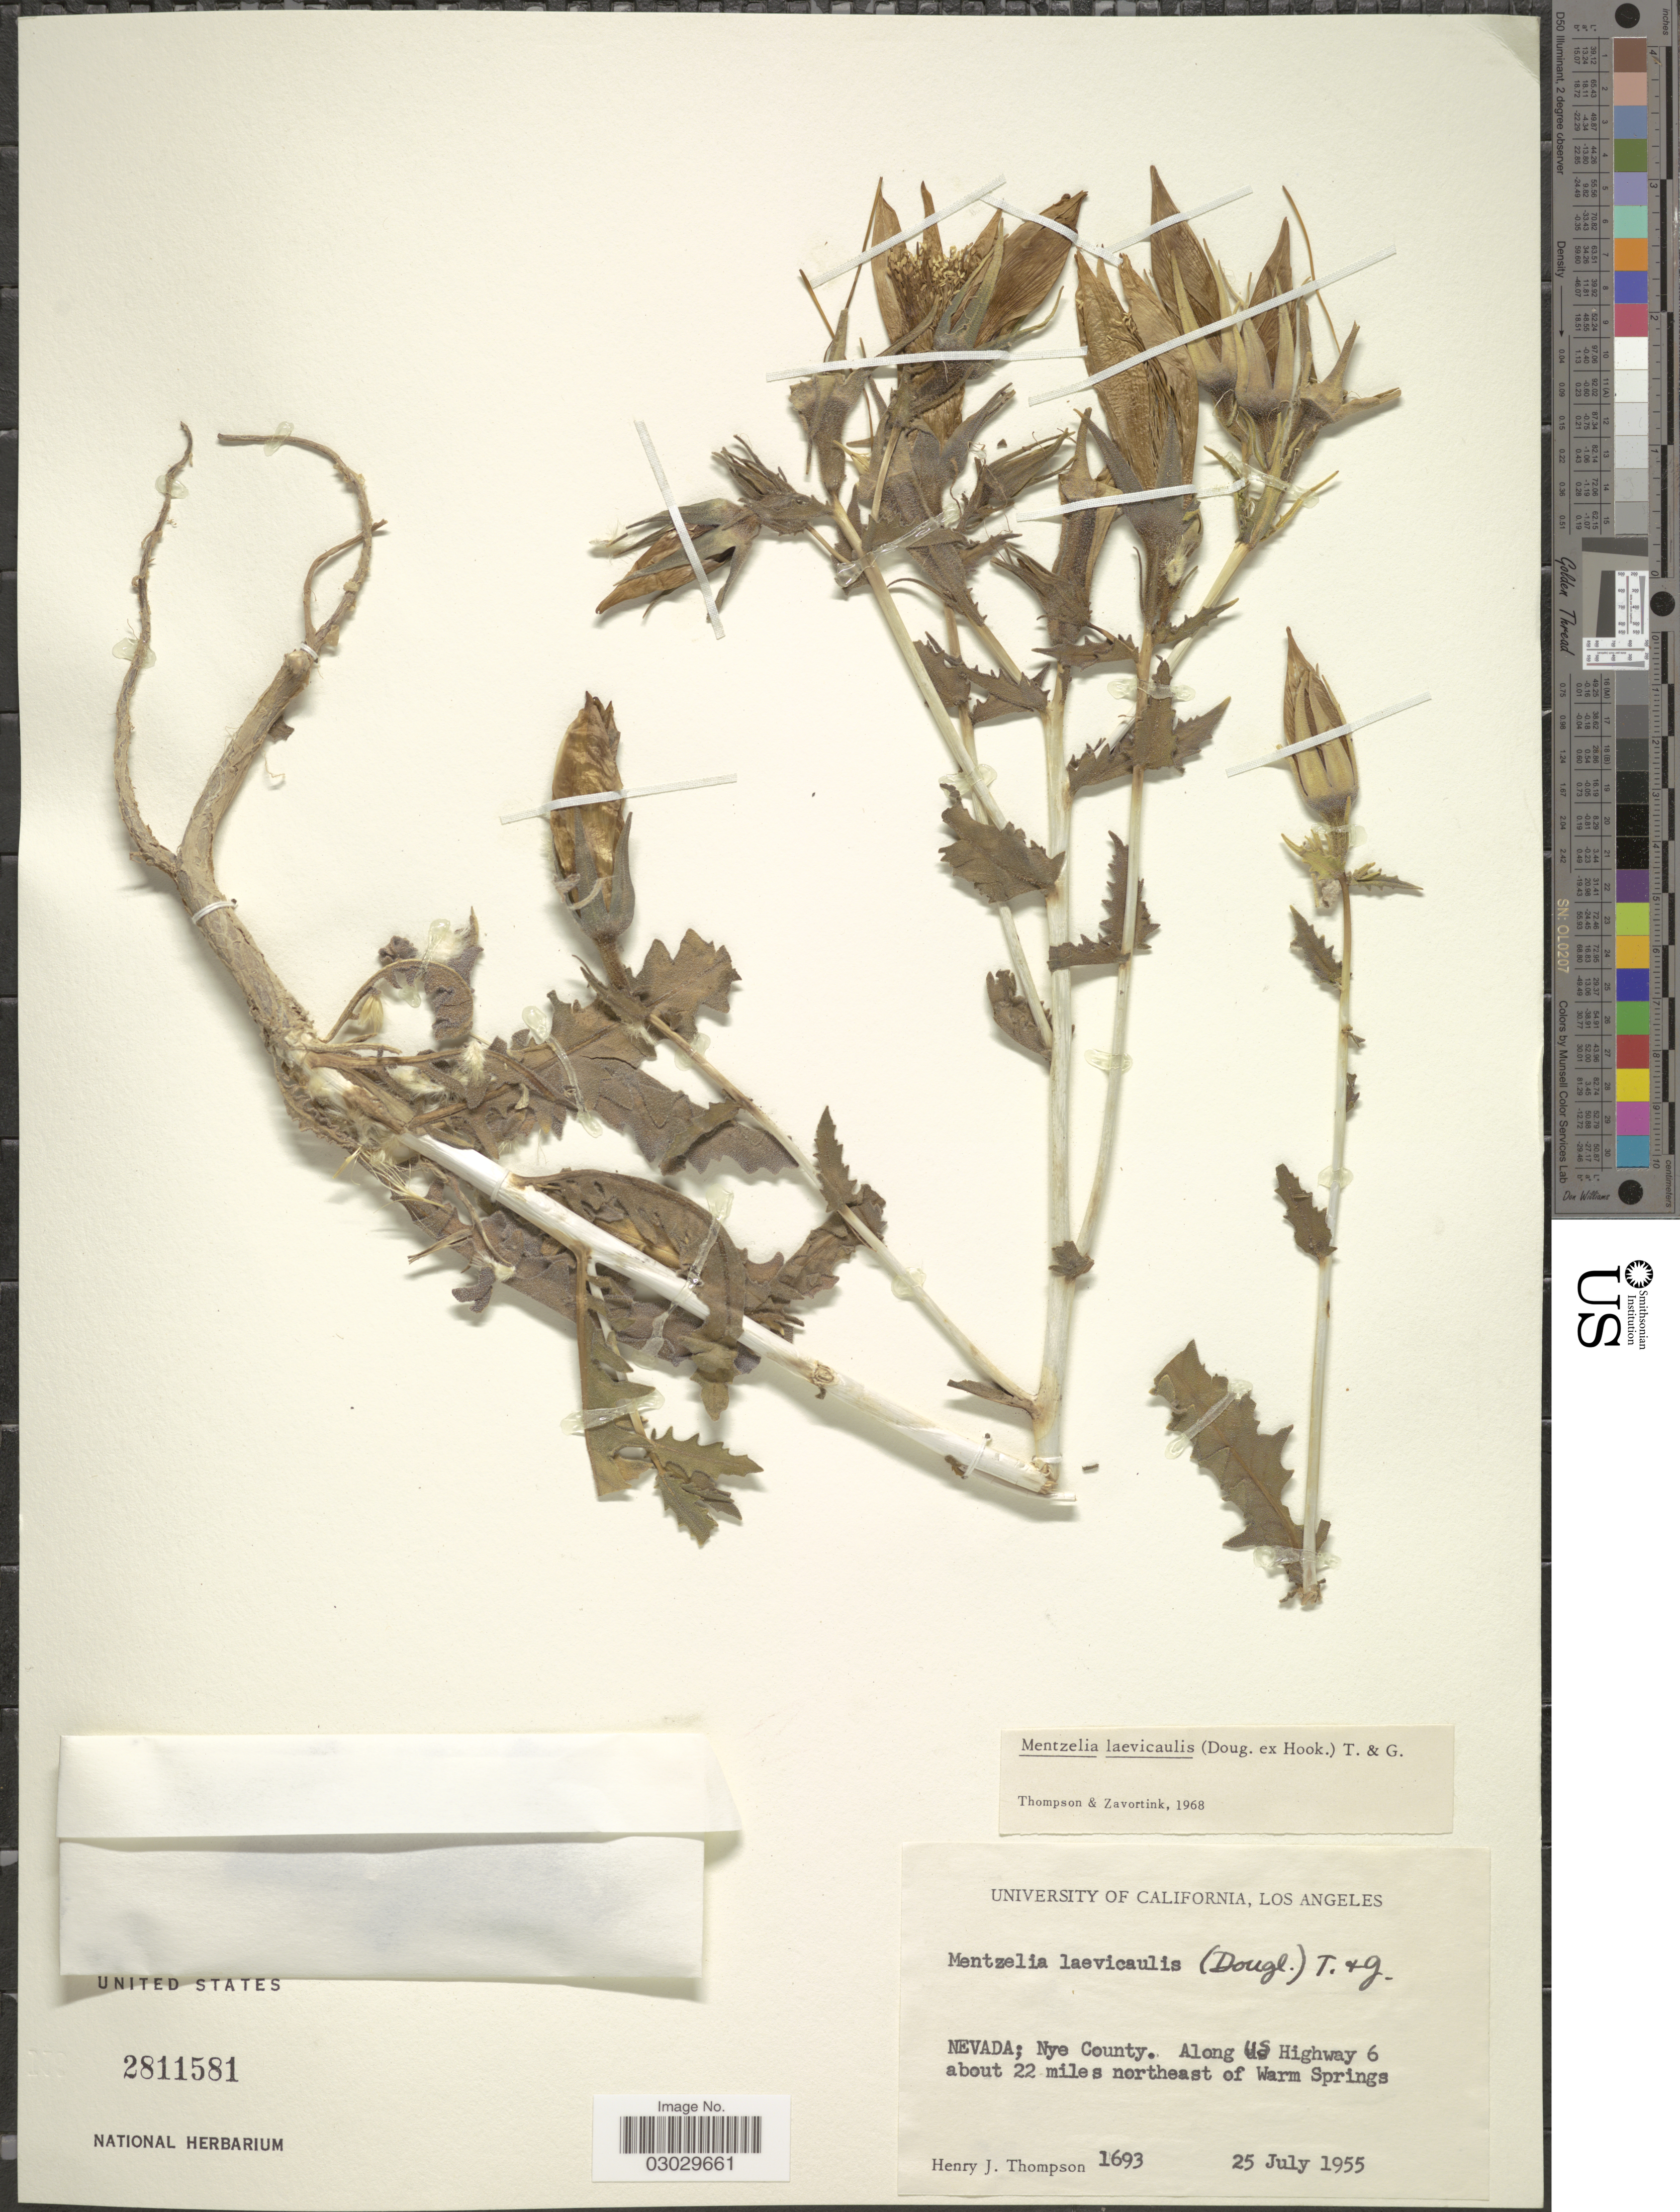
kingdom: Plantae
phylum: Tracheophyta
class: Magnoliopsida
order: Cornales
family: Loasaceae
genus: Mentzelia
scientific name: Mentzelia laevicaulis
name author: (Douglas ex Hook.) Torr. & A. Gray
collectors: H. J. Thompson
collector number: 1693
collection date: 1955-07-25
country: United States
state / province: Nevada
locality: Nye County. Along US Highway 6 about 22 miles northeast of Warm Springs.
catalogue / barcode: US 2811581